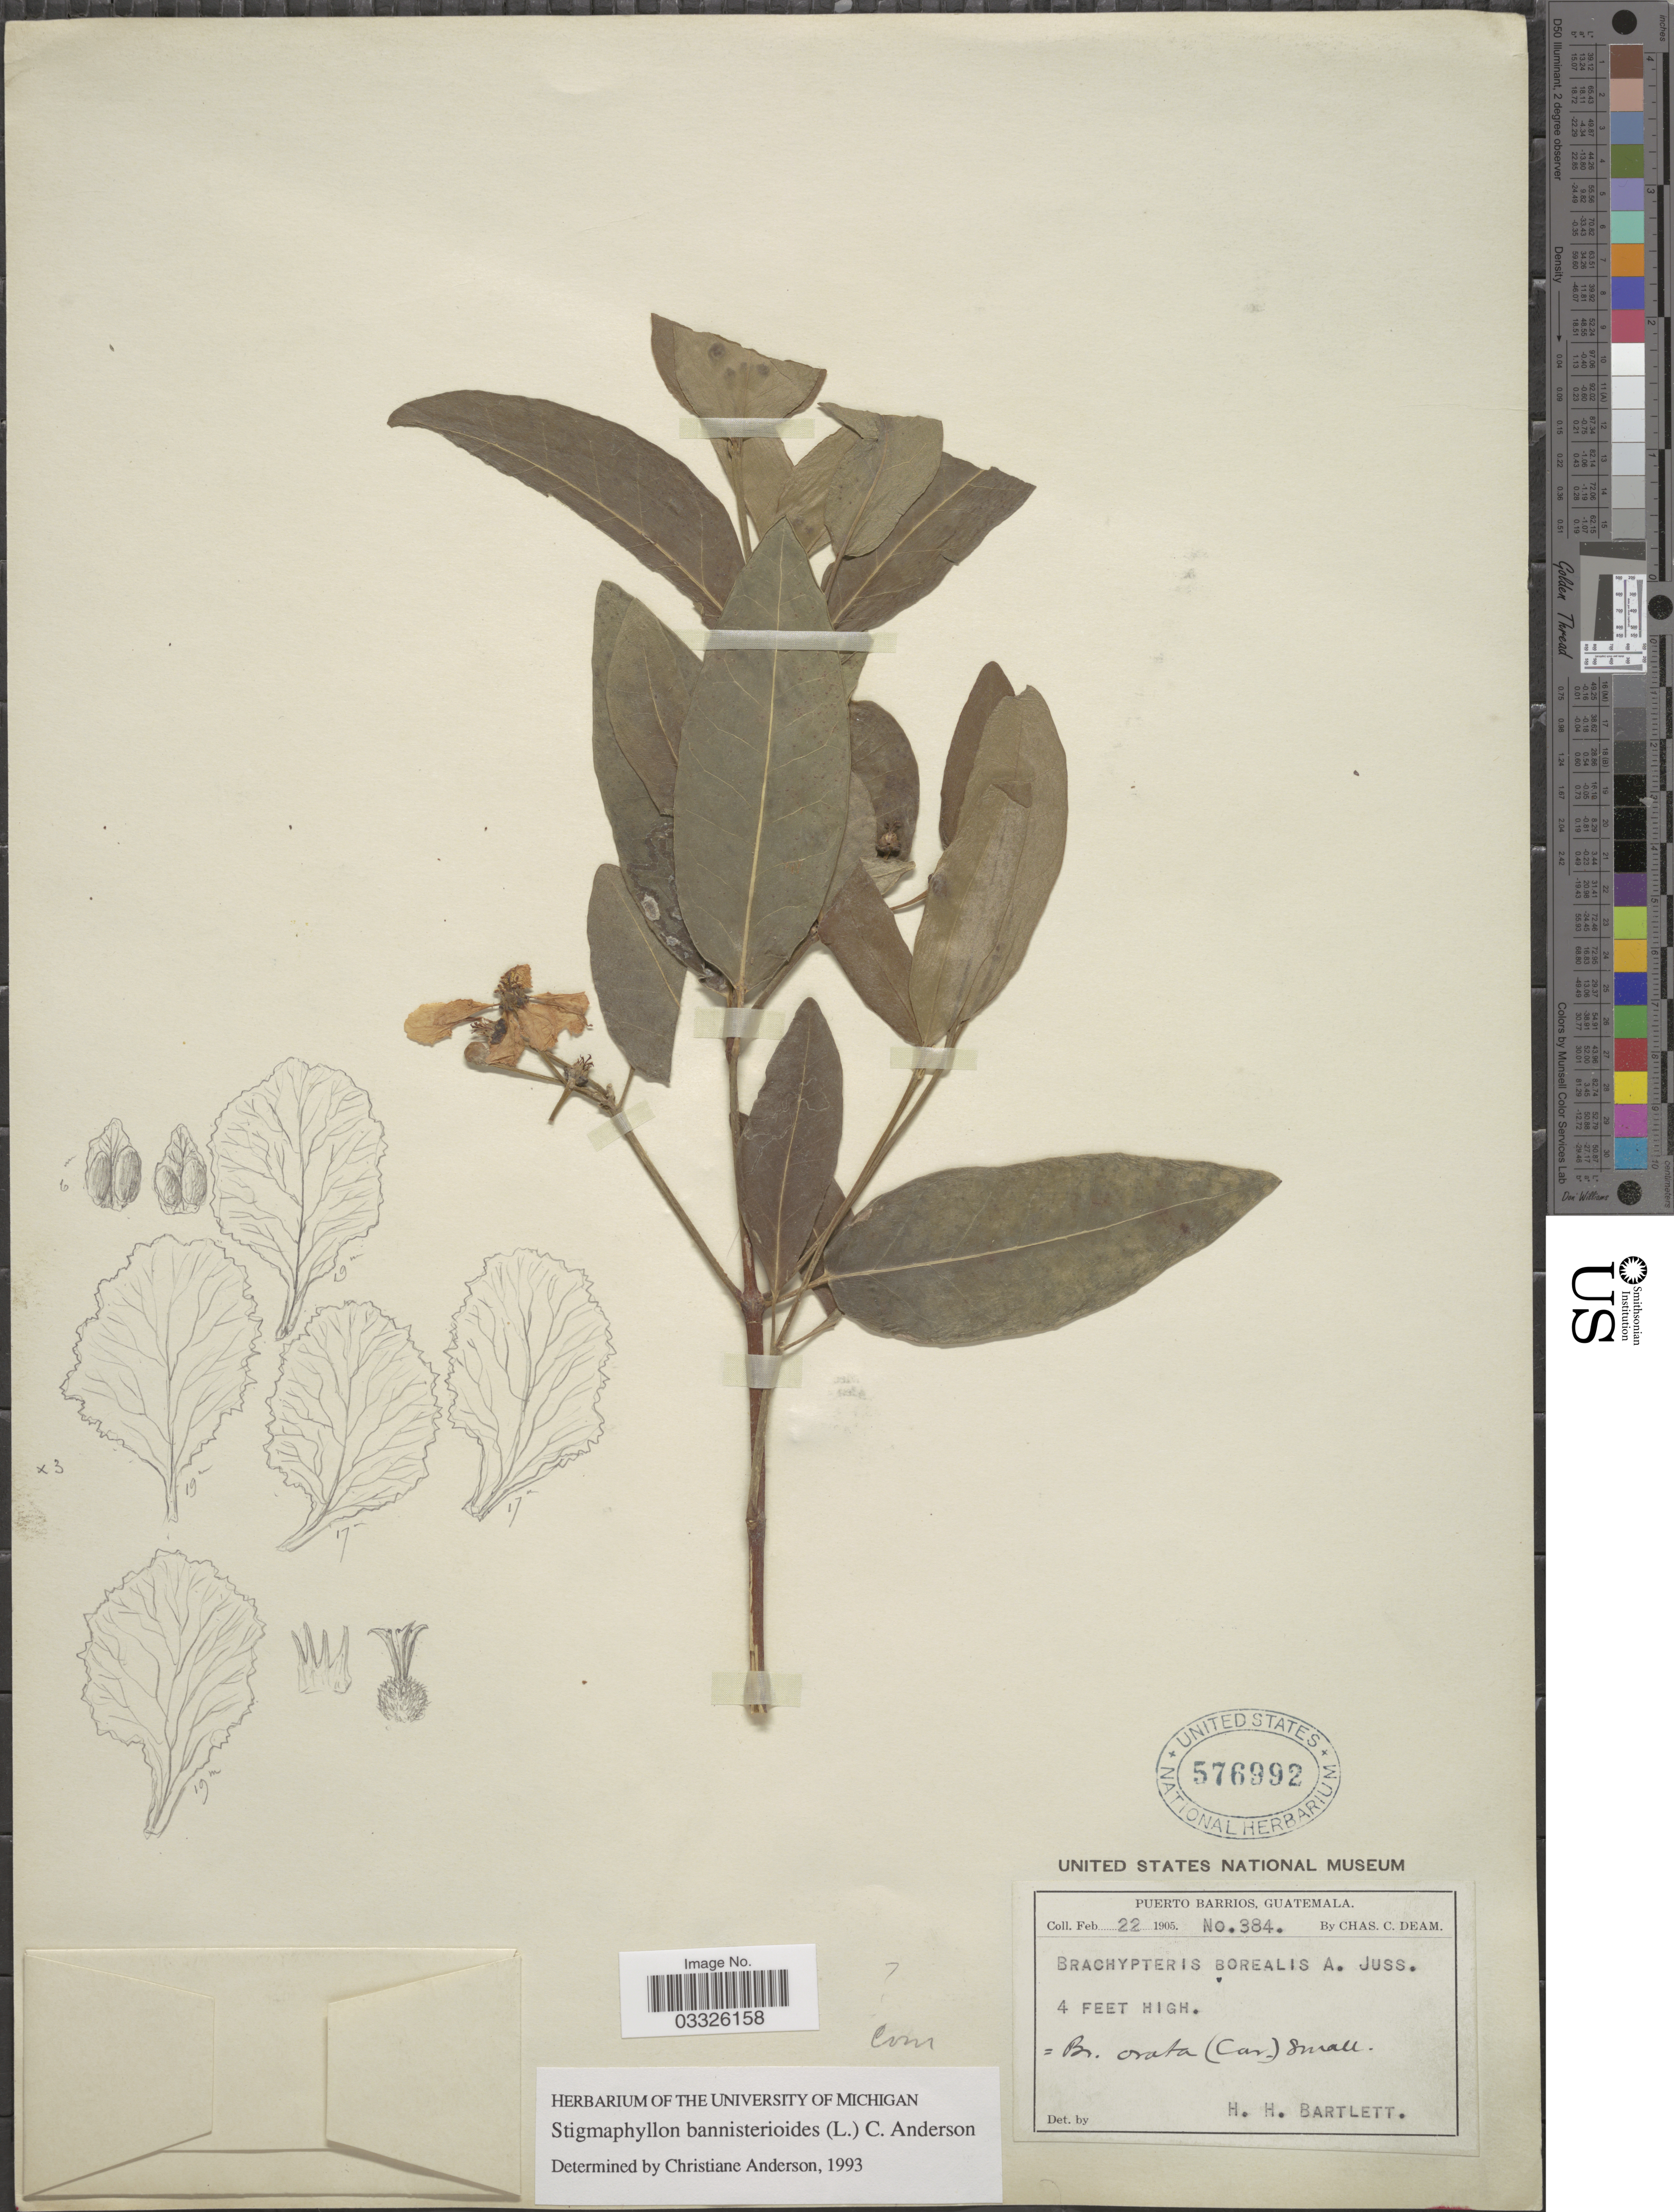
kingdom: Plantae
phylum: Tracheophyta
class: Magnoliopsida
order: Malpighiales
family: Malpighiaceae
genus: Stigmaphyllon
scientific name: Stigmaphyllon bannisterioides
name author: (L.) C.E. Anderson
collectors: C. C. Deam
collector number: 384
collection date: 1905-02-22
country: Guatemala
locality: Puerto Barrios.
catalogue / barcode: US 576992